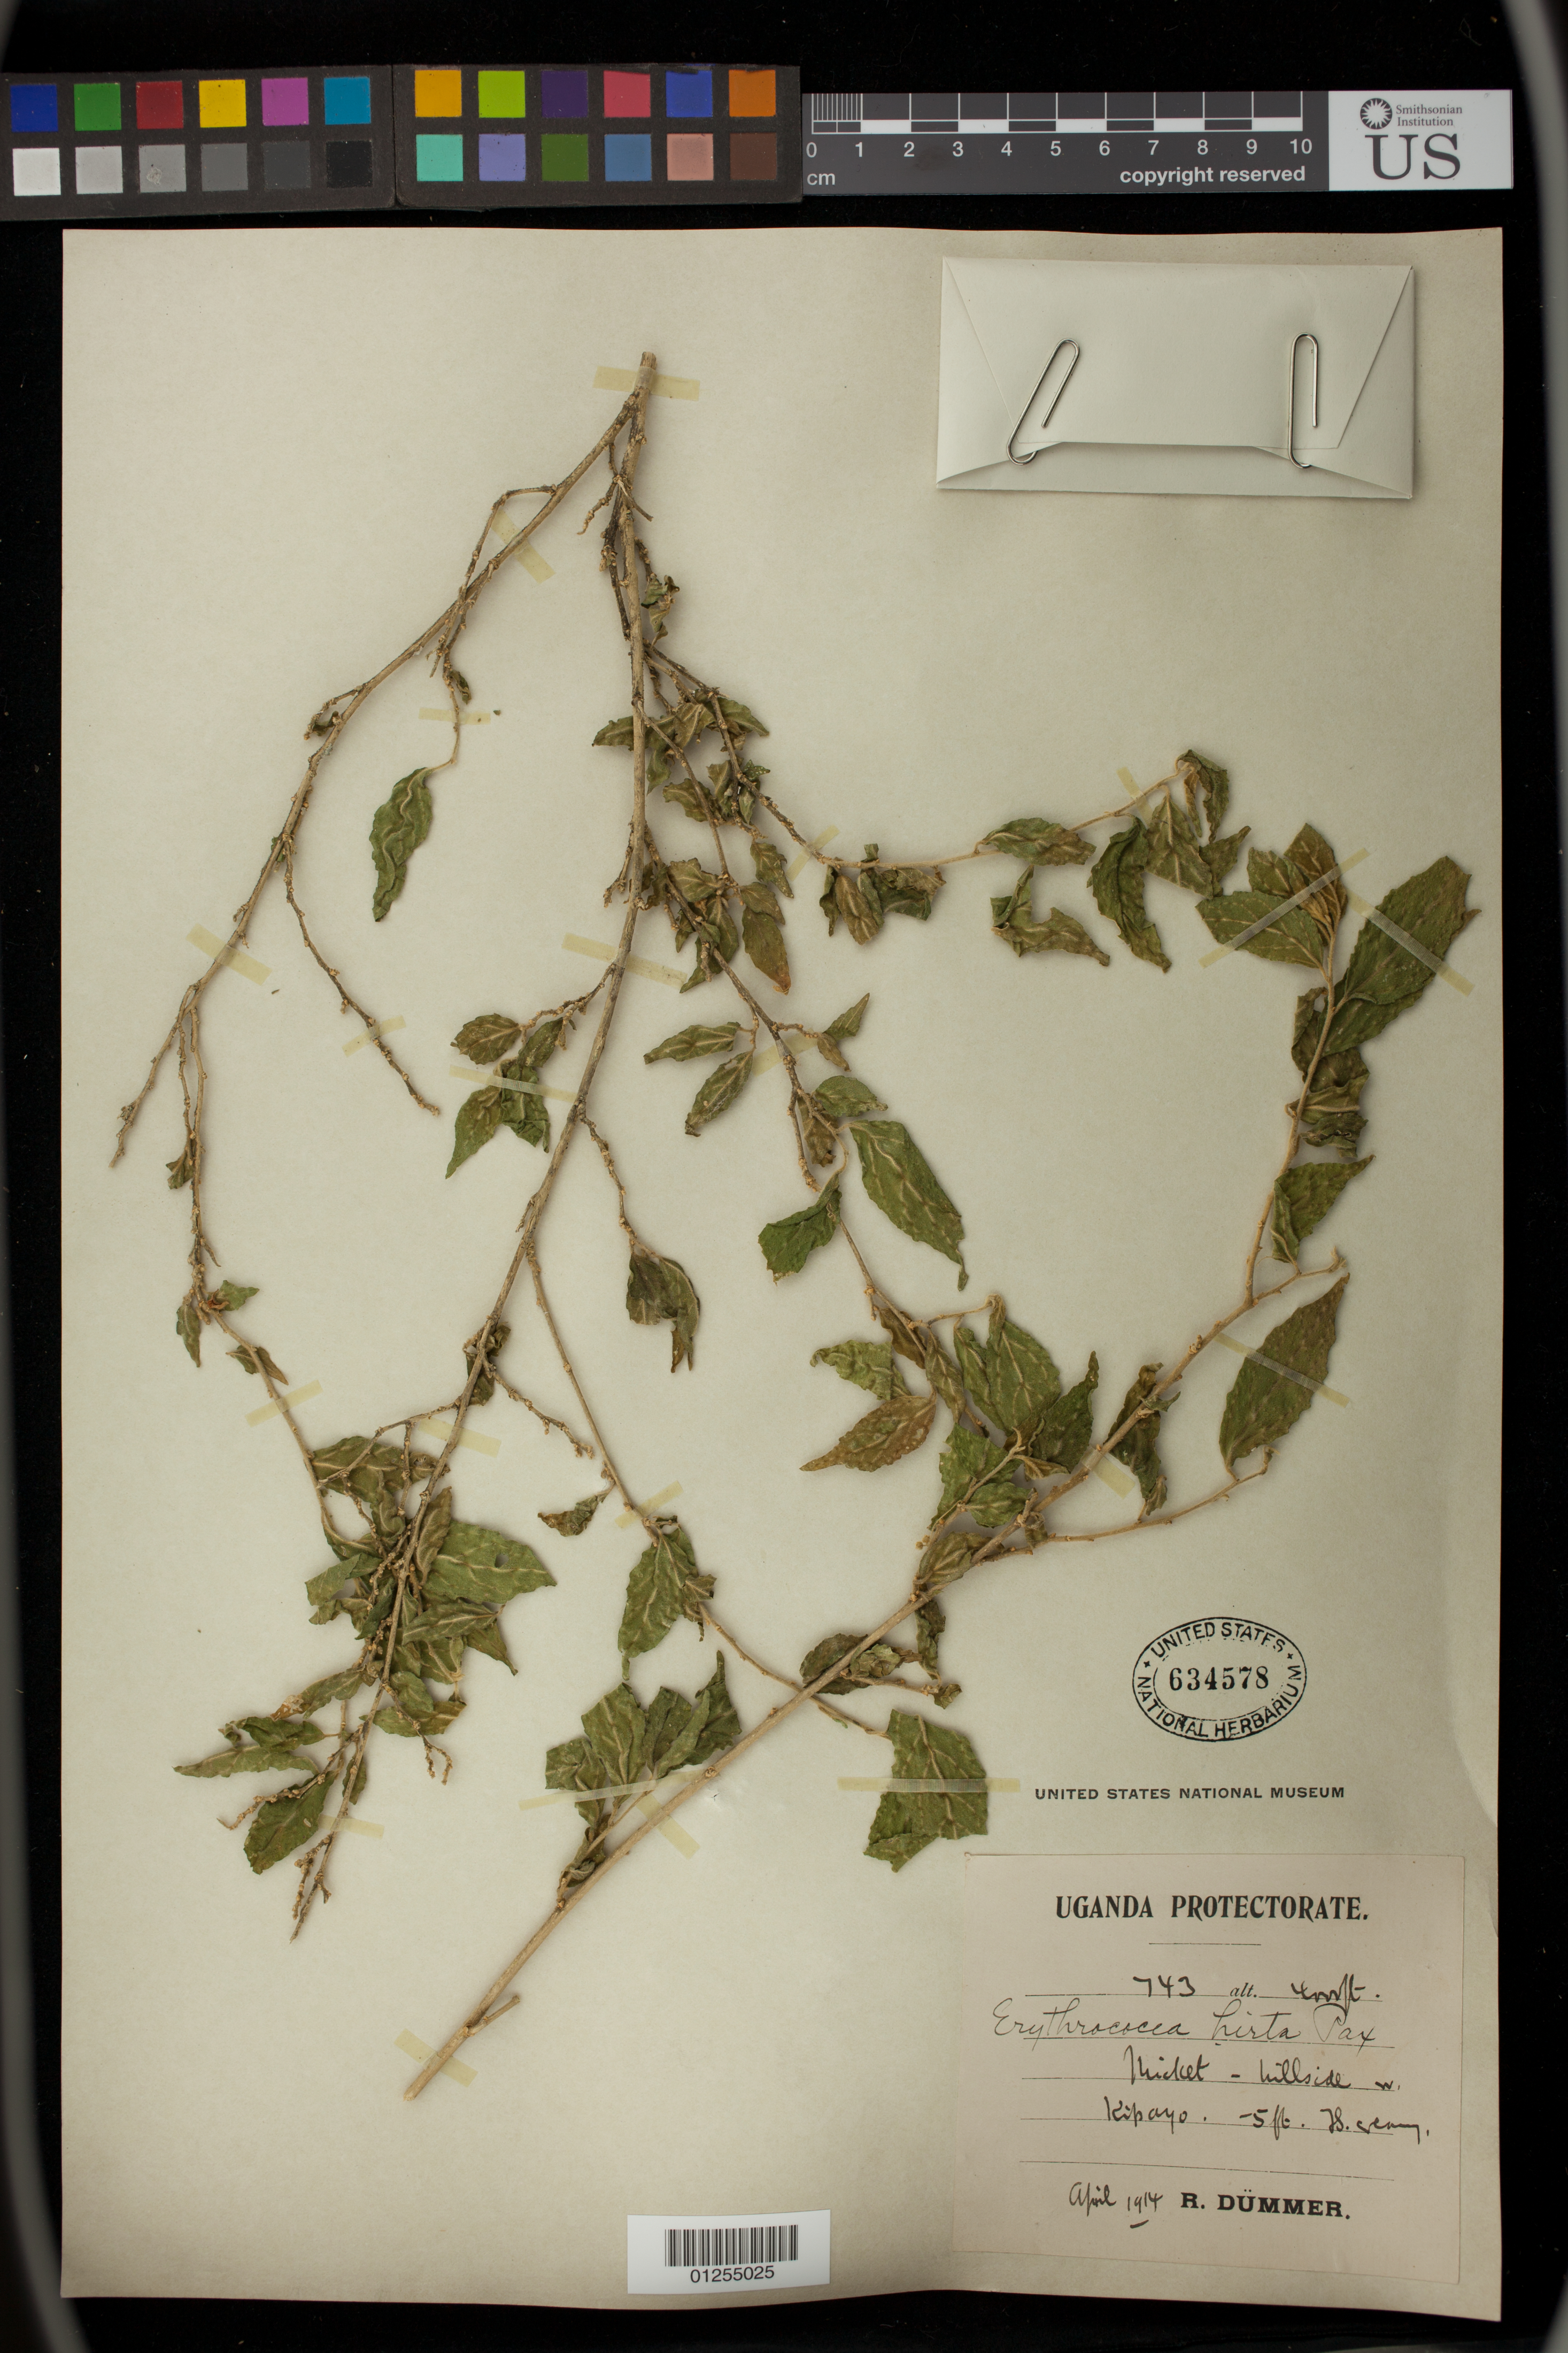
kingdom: Plantae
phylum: Tracheophyta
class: Magnoliopsida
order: Malpighiales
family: Euphorbiaceae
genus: Erythrococca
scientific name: Erythrococca hirta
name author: Pax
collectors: R. Dümmer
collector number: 743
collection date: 1914-04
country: Uganda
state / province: Central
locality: Thicket -- hillside, Kipayo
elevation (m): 1219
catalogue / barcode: US 634578